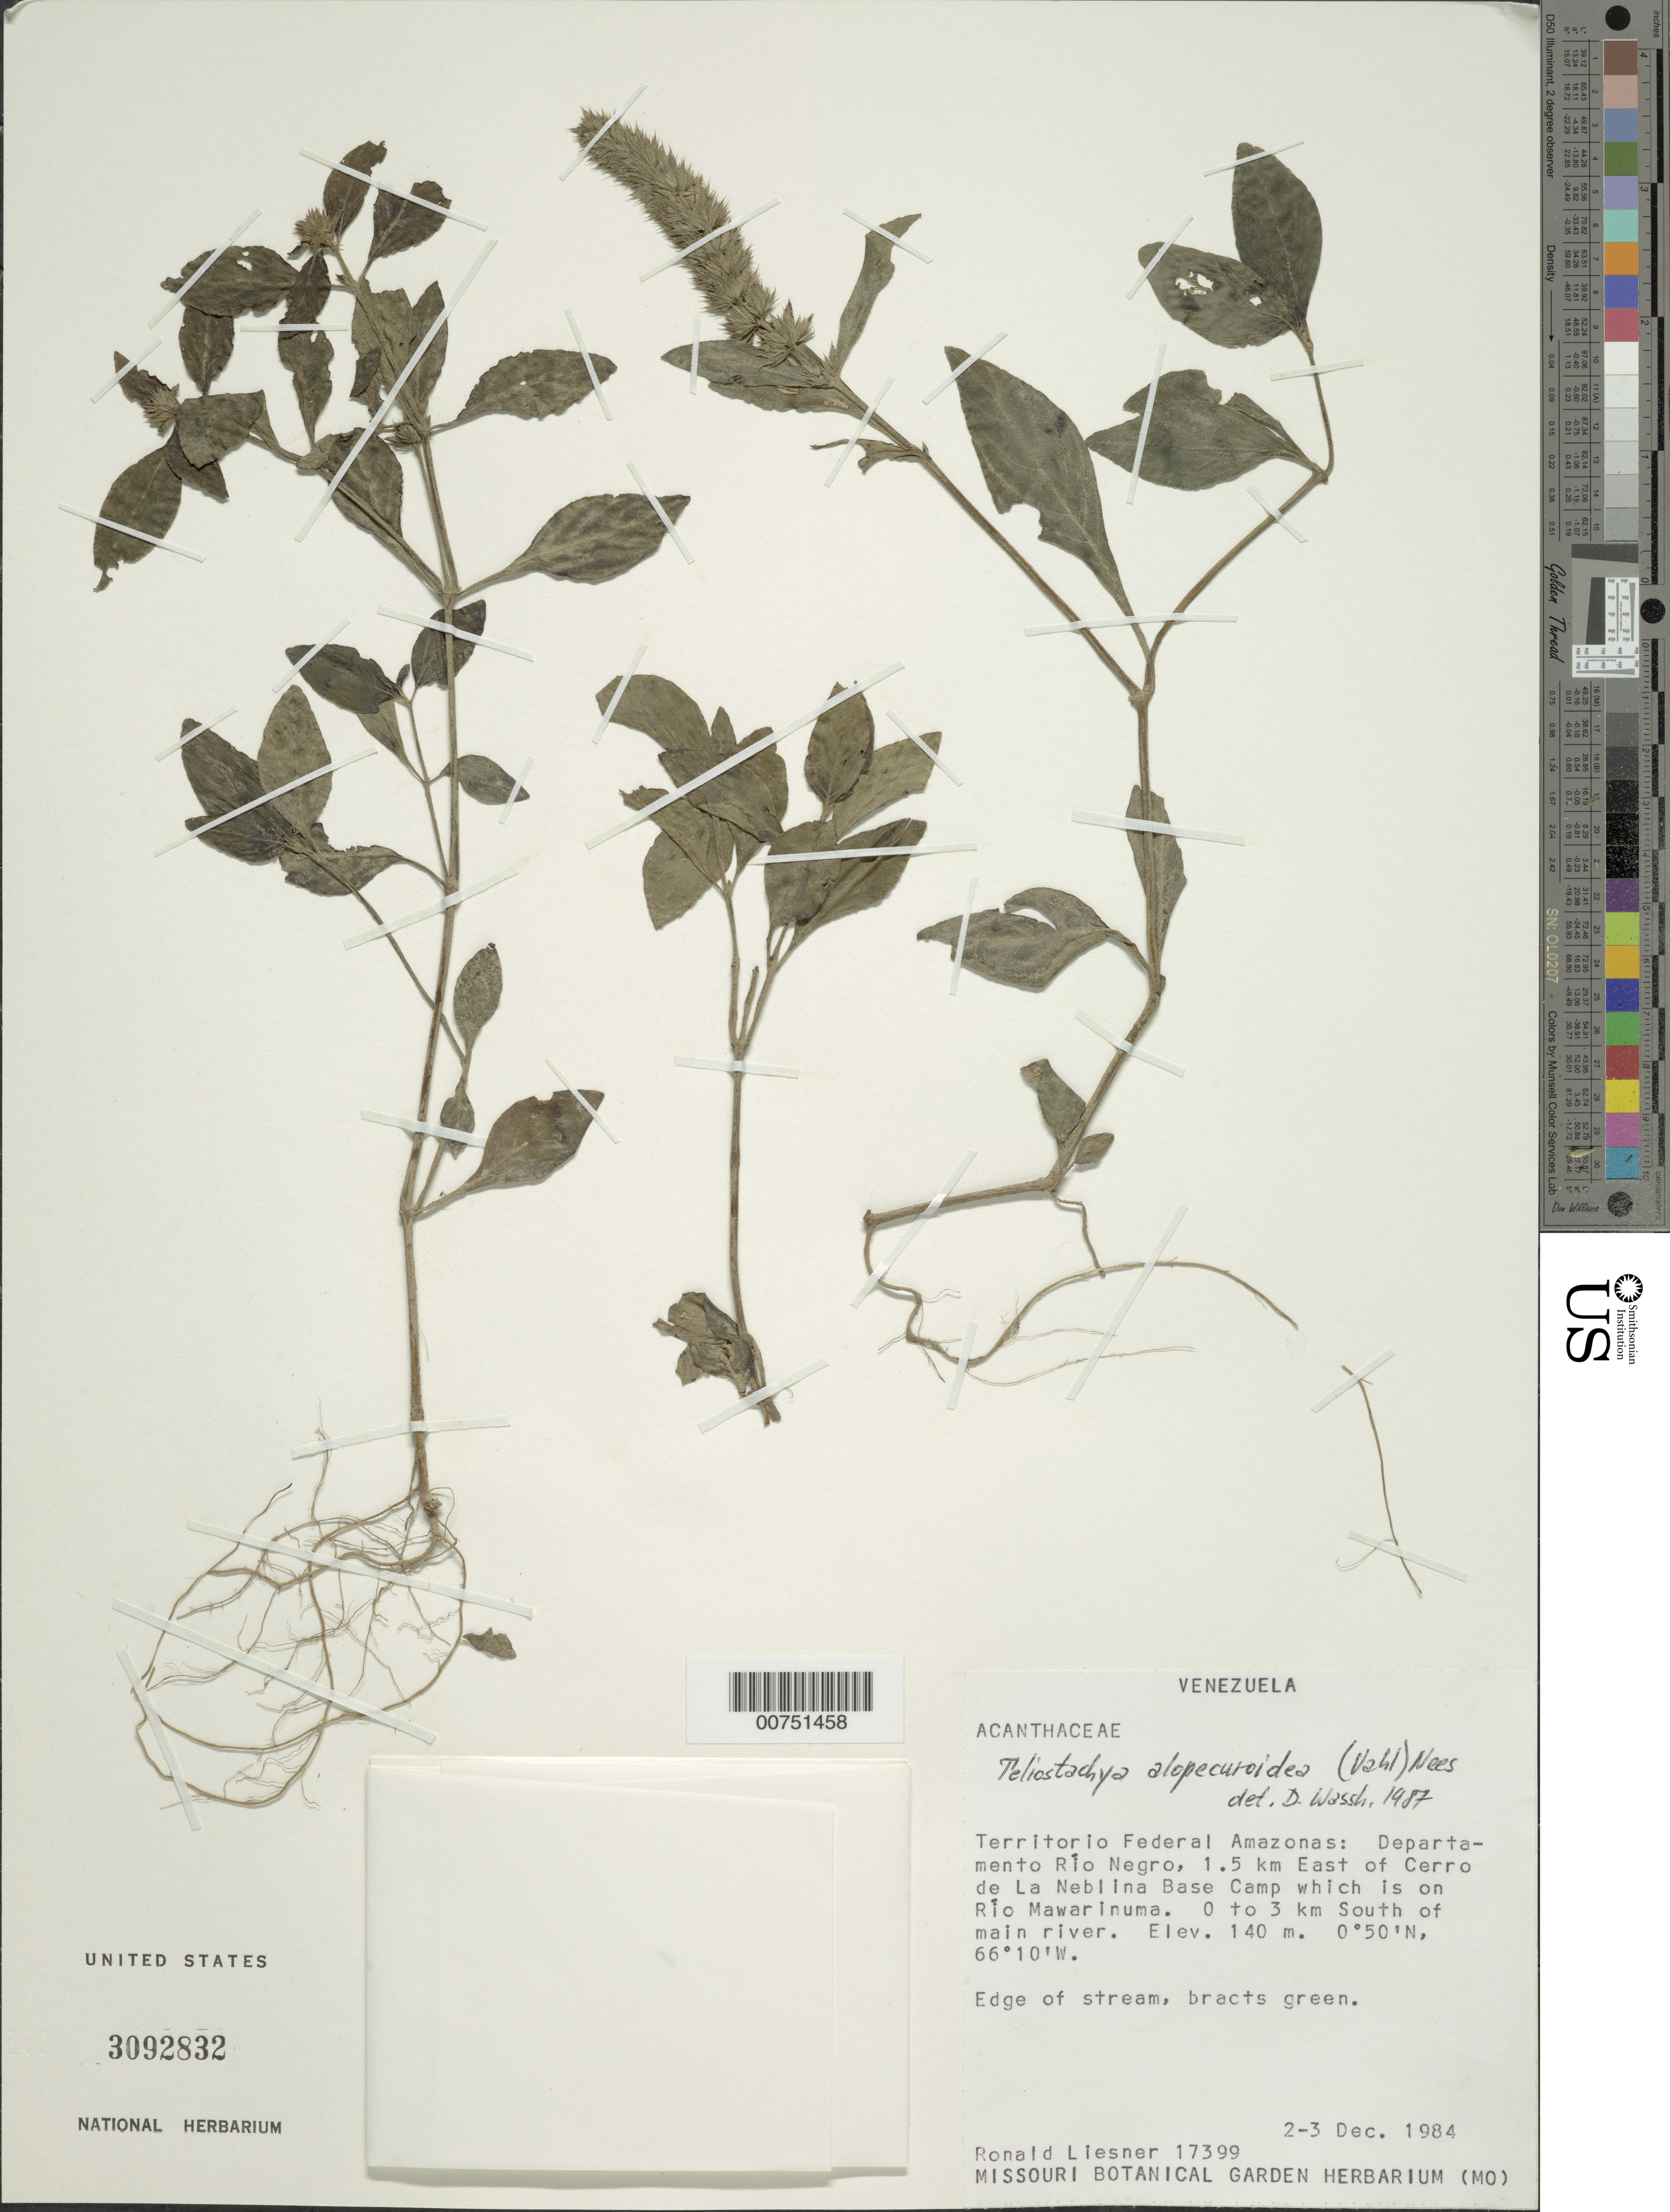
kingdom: Plantae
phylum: Tracheophyta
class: Magnoliopsida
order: Lamiales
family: Acanthaceae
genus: Teliostachya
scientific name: Teliostachya alopecuroidea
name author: (Vahl) Nees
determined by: Wasshausen, Dieter C., (BOT), Smithsonian Institution - National Museum of Natural History (UNITED STATES)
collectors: R. L. Liesner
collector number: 17399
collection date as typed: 2-Dec-84 to 3-Dec-84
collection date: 1984-12-02/1984-12-03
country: Venezuela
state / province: Amazonas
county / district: Río Negro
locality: Río Mawarinuma, 1.5 km E of Cerro de La Neblina Base Camp, 0-3 km S of main river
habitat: Edge of stream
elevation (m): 140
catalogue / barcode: US 3092832